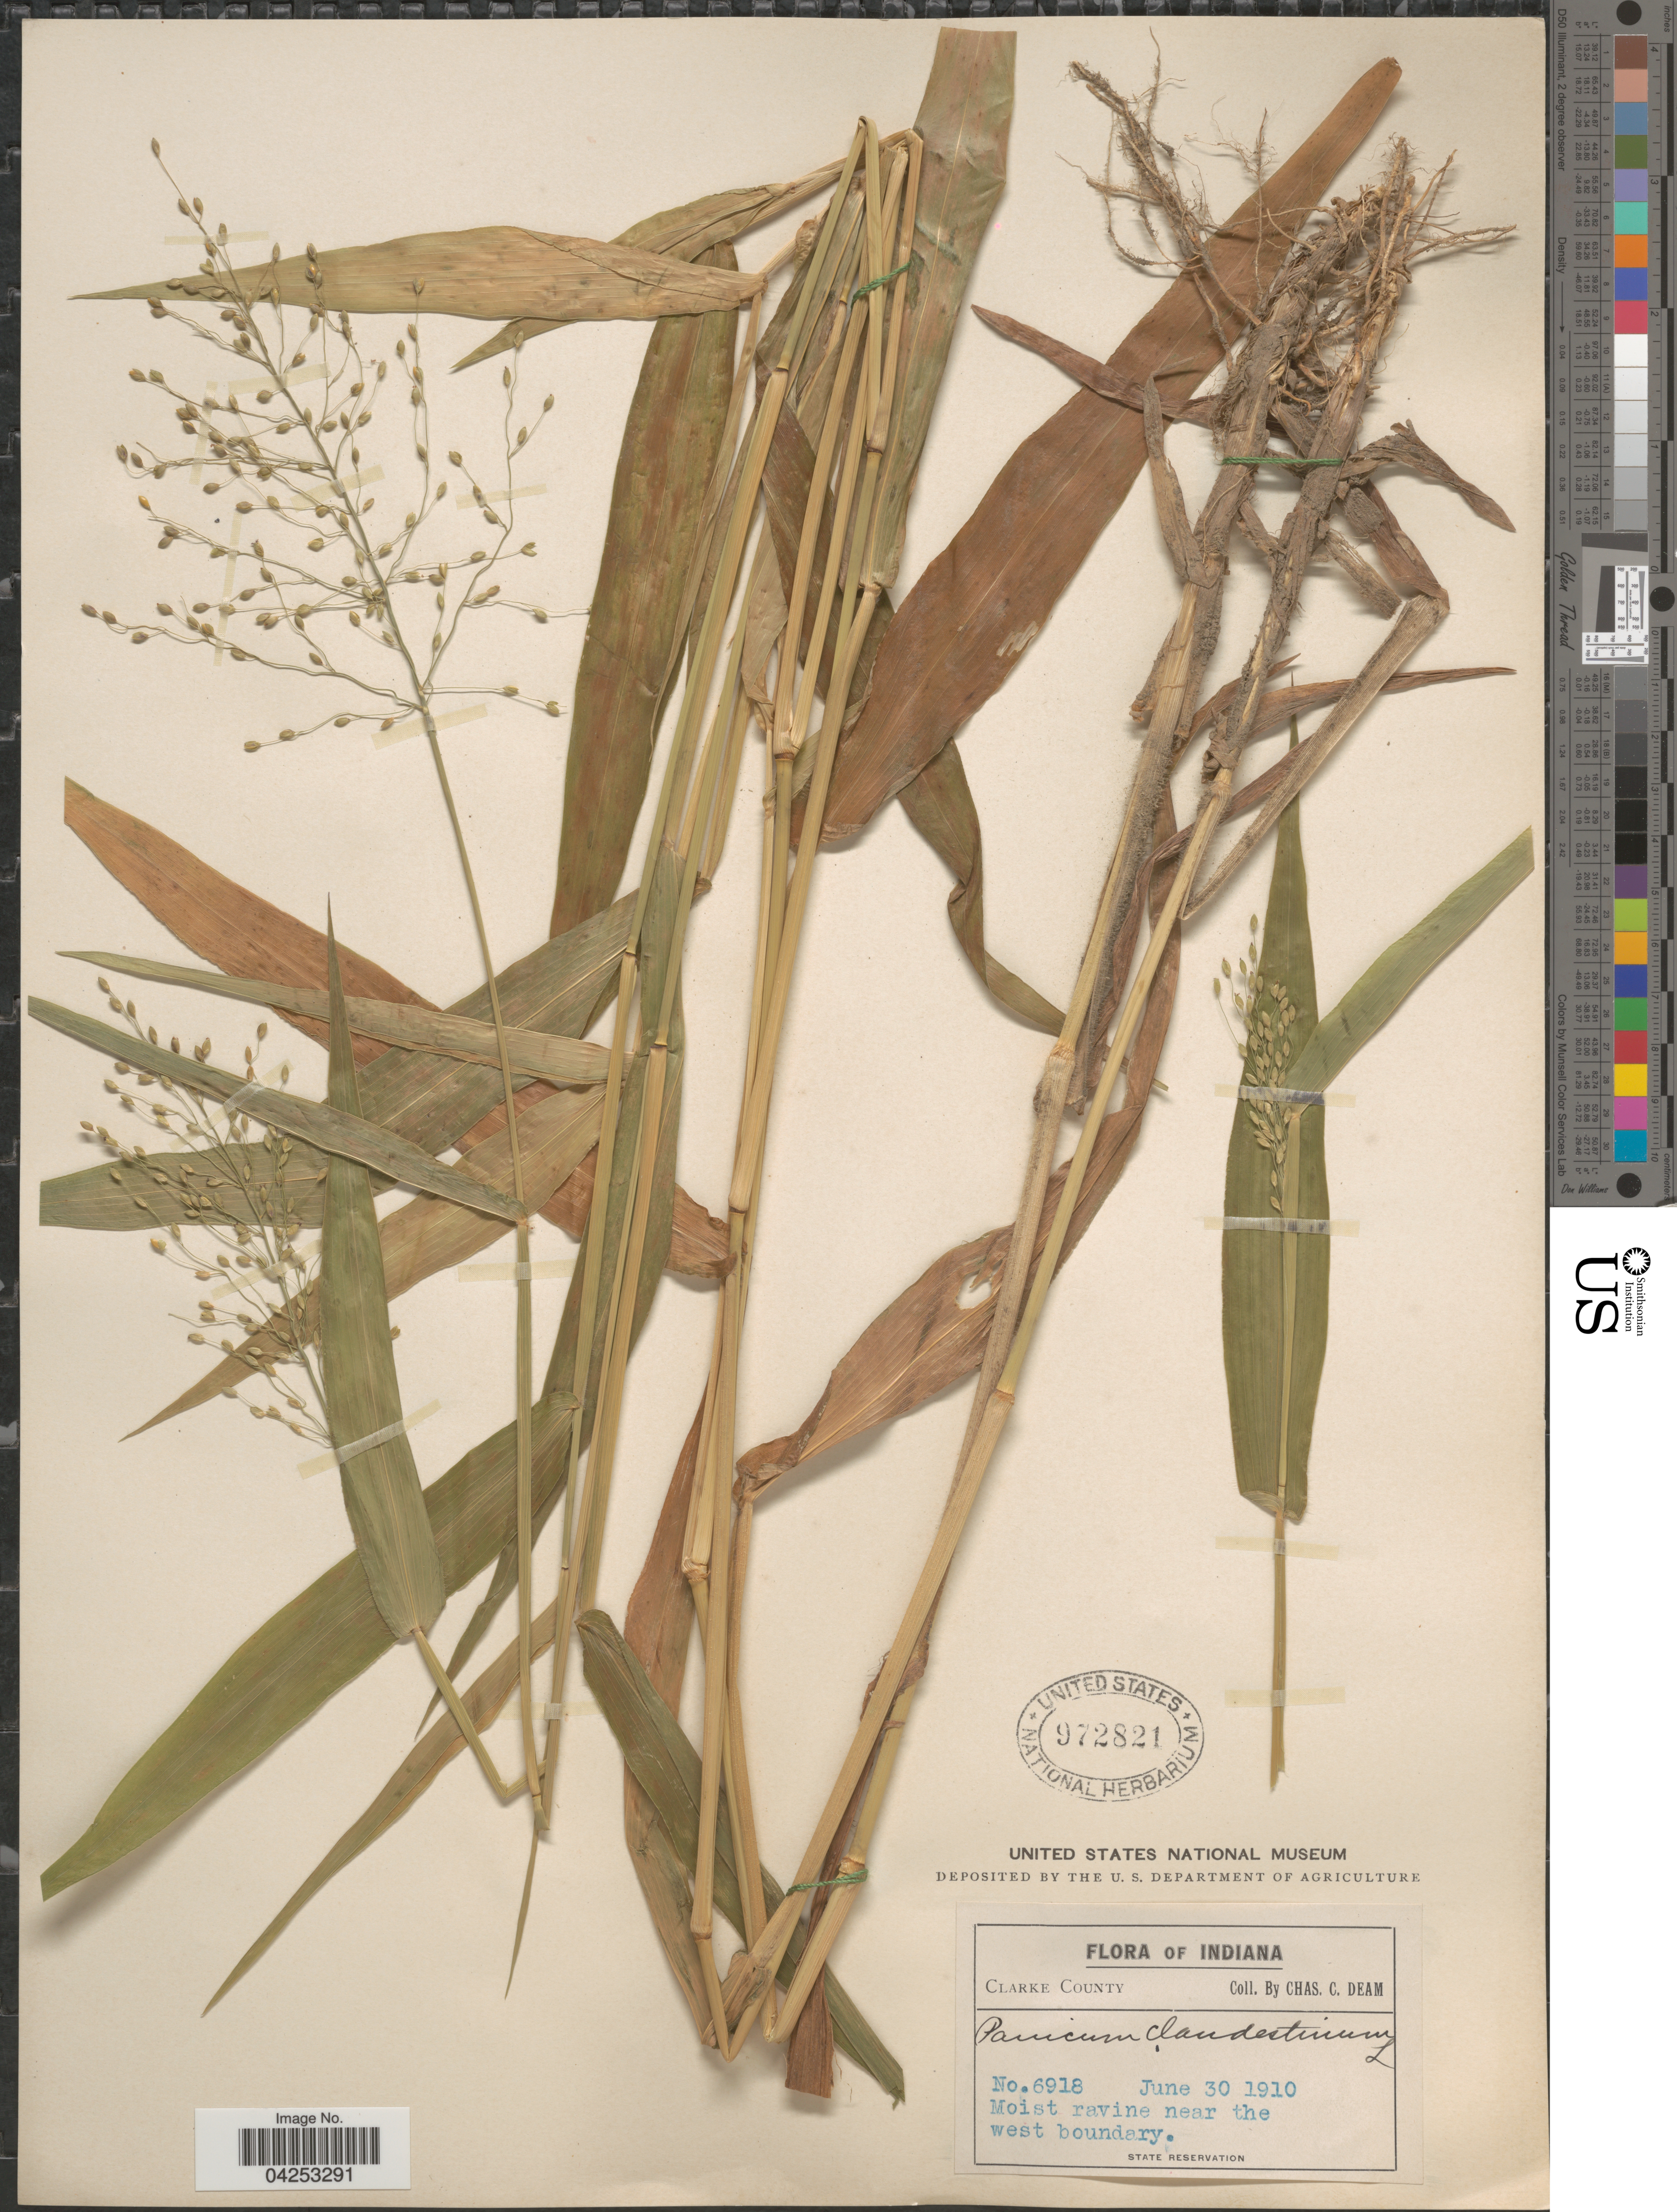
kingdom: Plantae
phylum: Tracheophyta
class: Liliopsida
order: Poales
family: Poaceae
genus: Dichanthelium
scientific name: Dichanthelium clandestinum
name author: (L.) Gould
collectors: C. C. Deam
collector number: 6918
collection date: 1910-06-30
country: United States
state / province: Indiana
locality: Clarke County. Moist ravine near the west boundary.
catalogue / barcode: US 972821